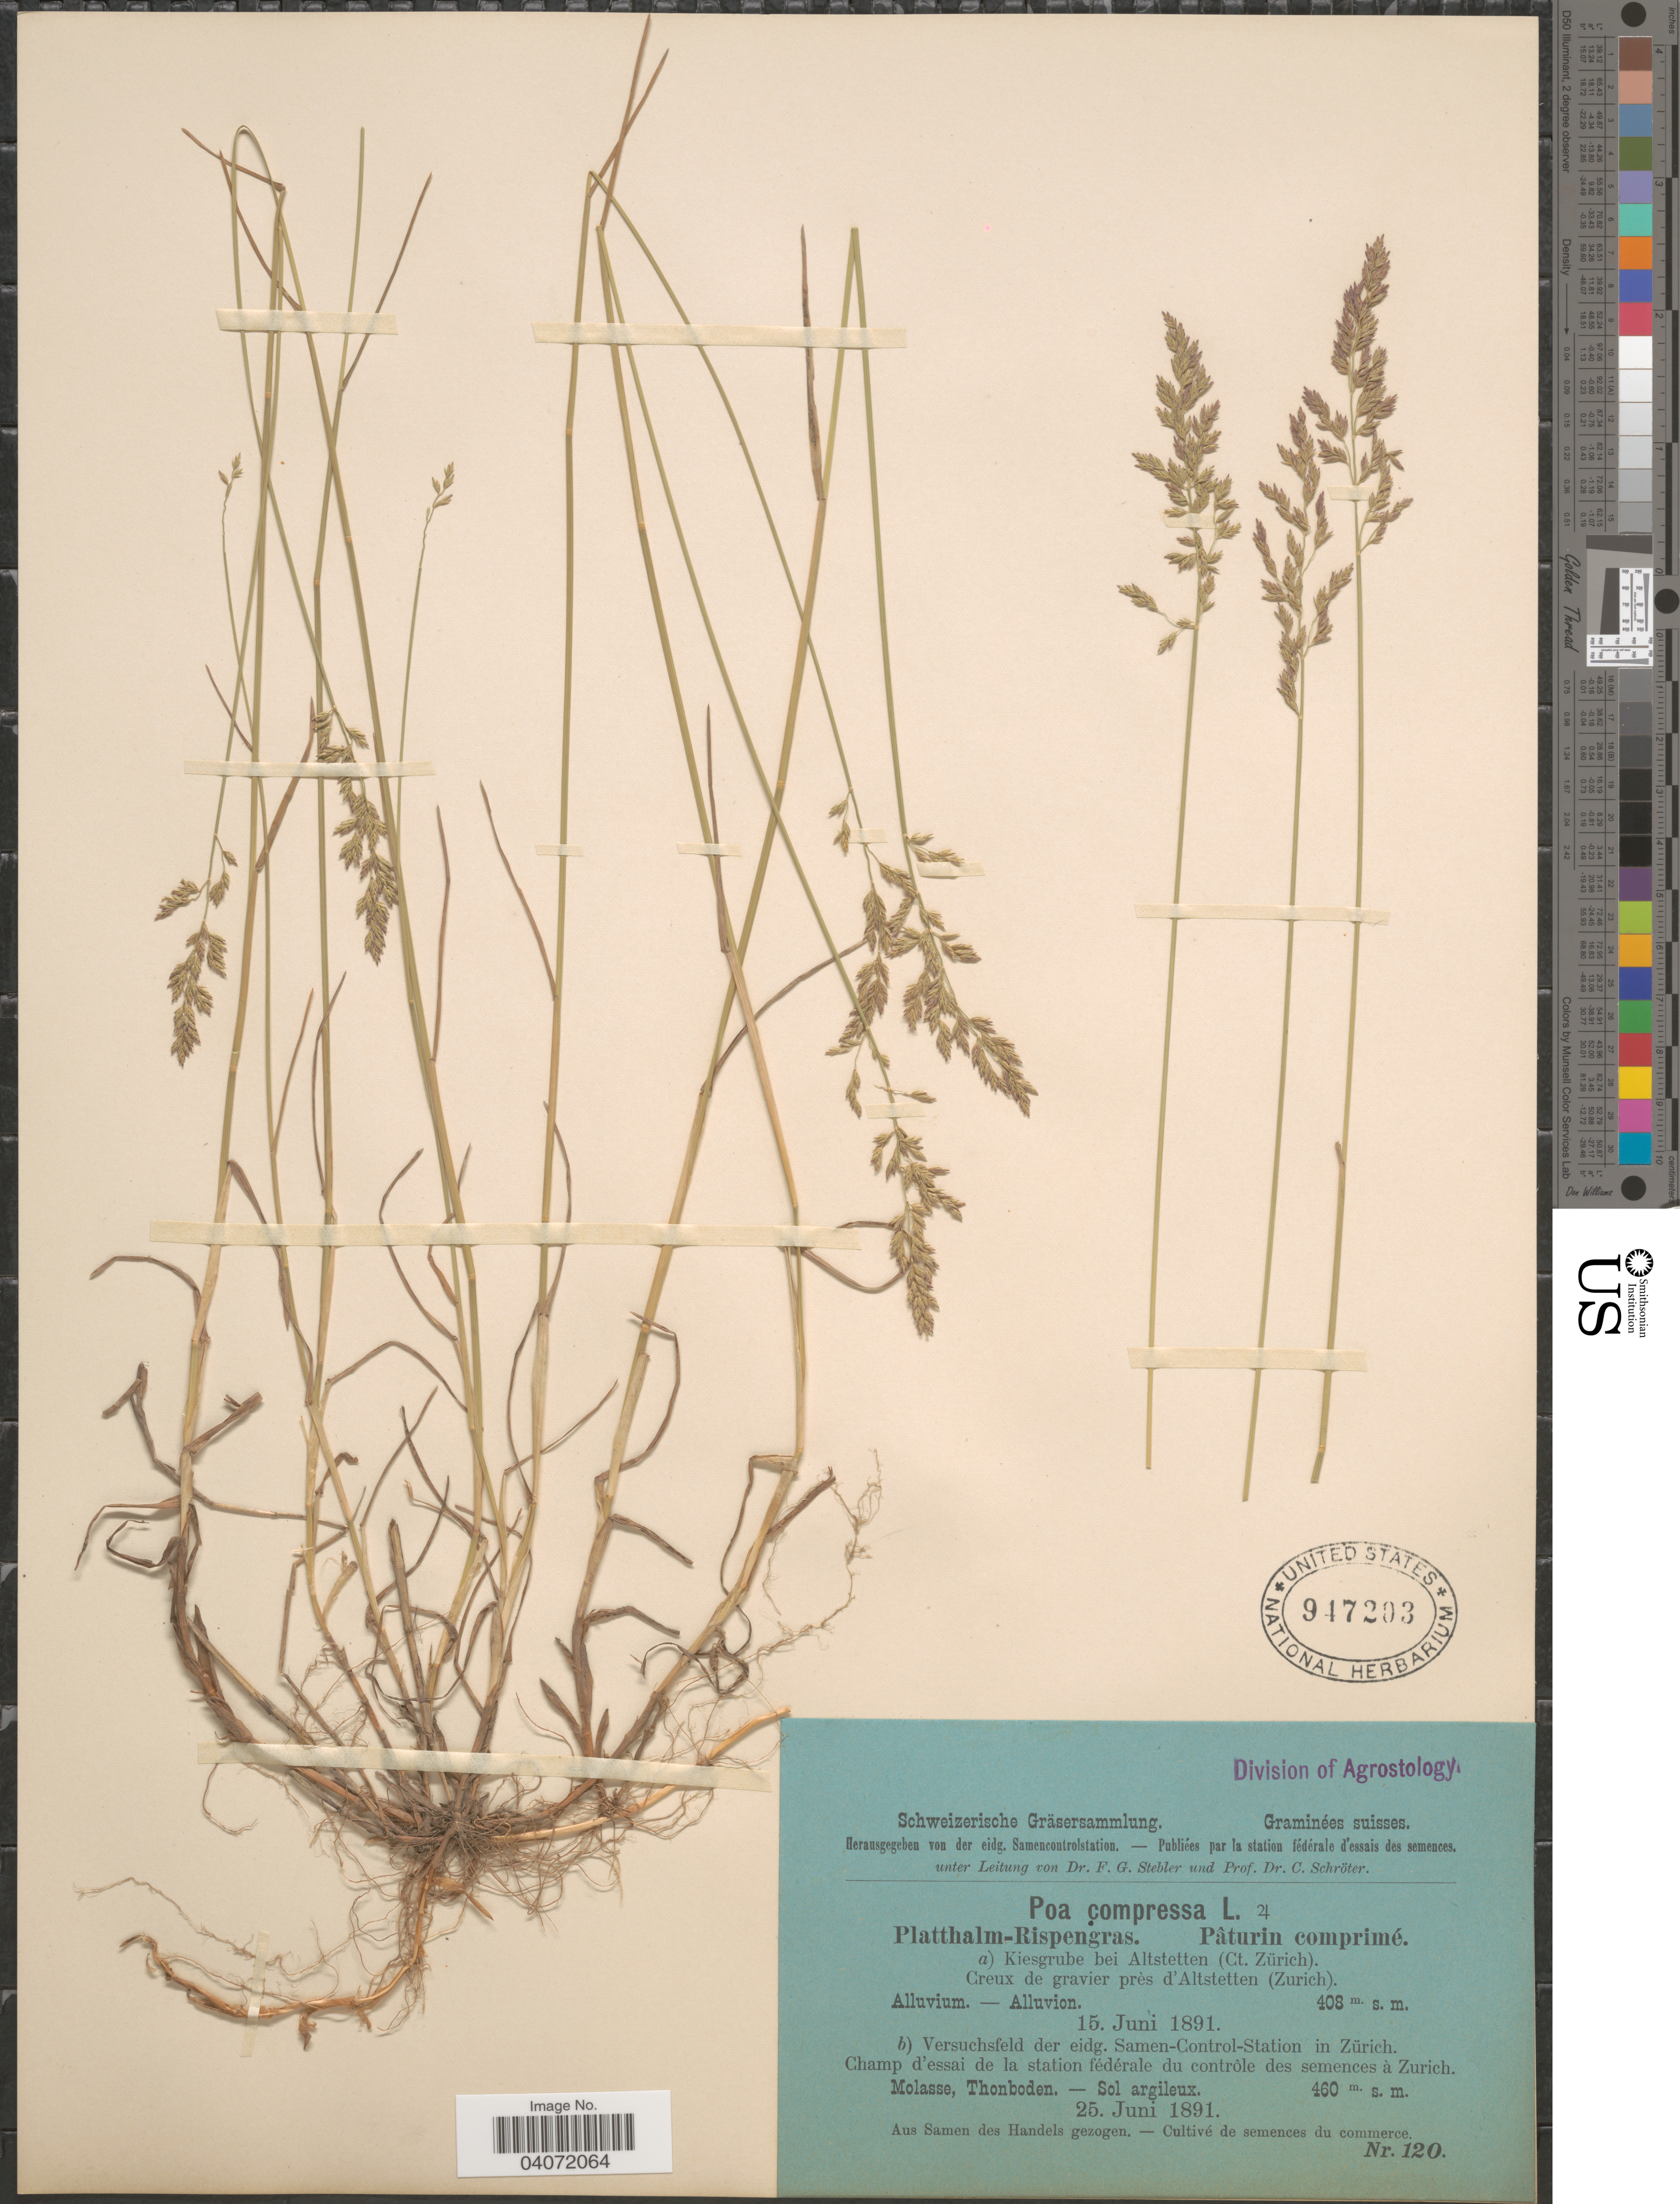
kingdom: Plantae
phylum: Tracheophyta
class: Liliopsida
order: Poales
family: Poaceae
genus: Poa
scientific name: Poa compressa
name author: L.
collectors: Stebler, F.G. & Schröter, C.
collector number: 120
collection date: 1891-06-25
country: Switzerland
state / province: Zurich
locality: Versuchsfeld der eidg. Samen-Control-Station in Zürich. Champ d'essai de la station fédérale du contrôle des semences à Zurich.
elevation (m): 460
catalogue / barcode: US 947203-2